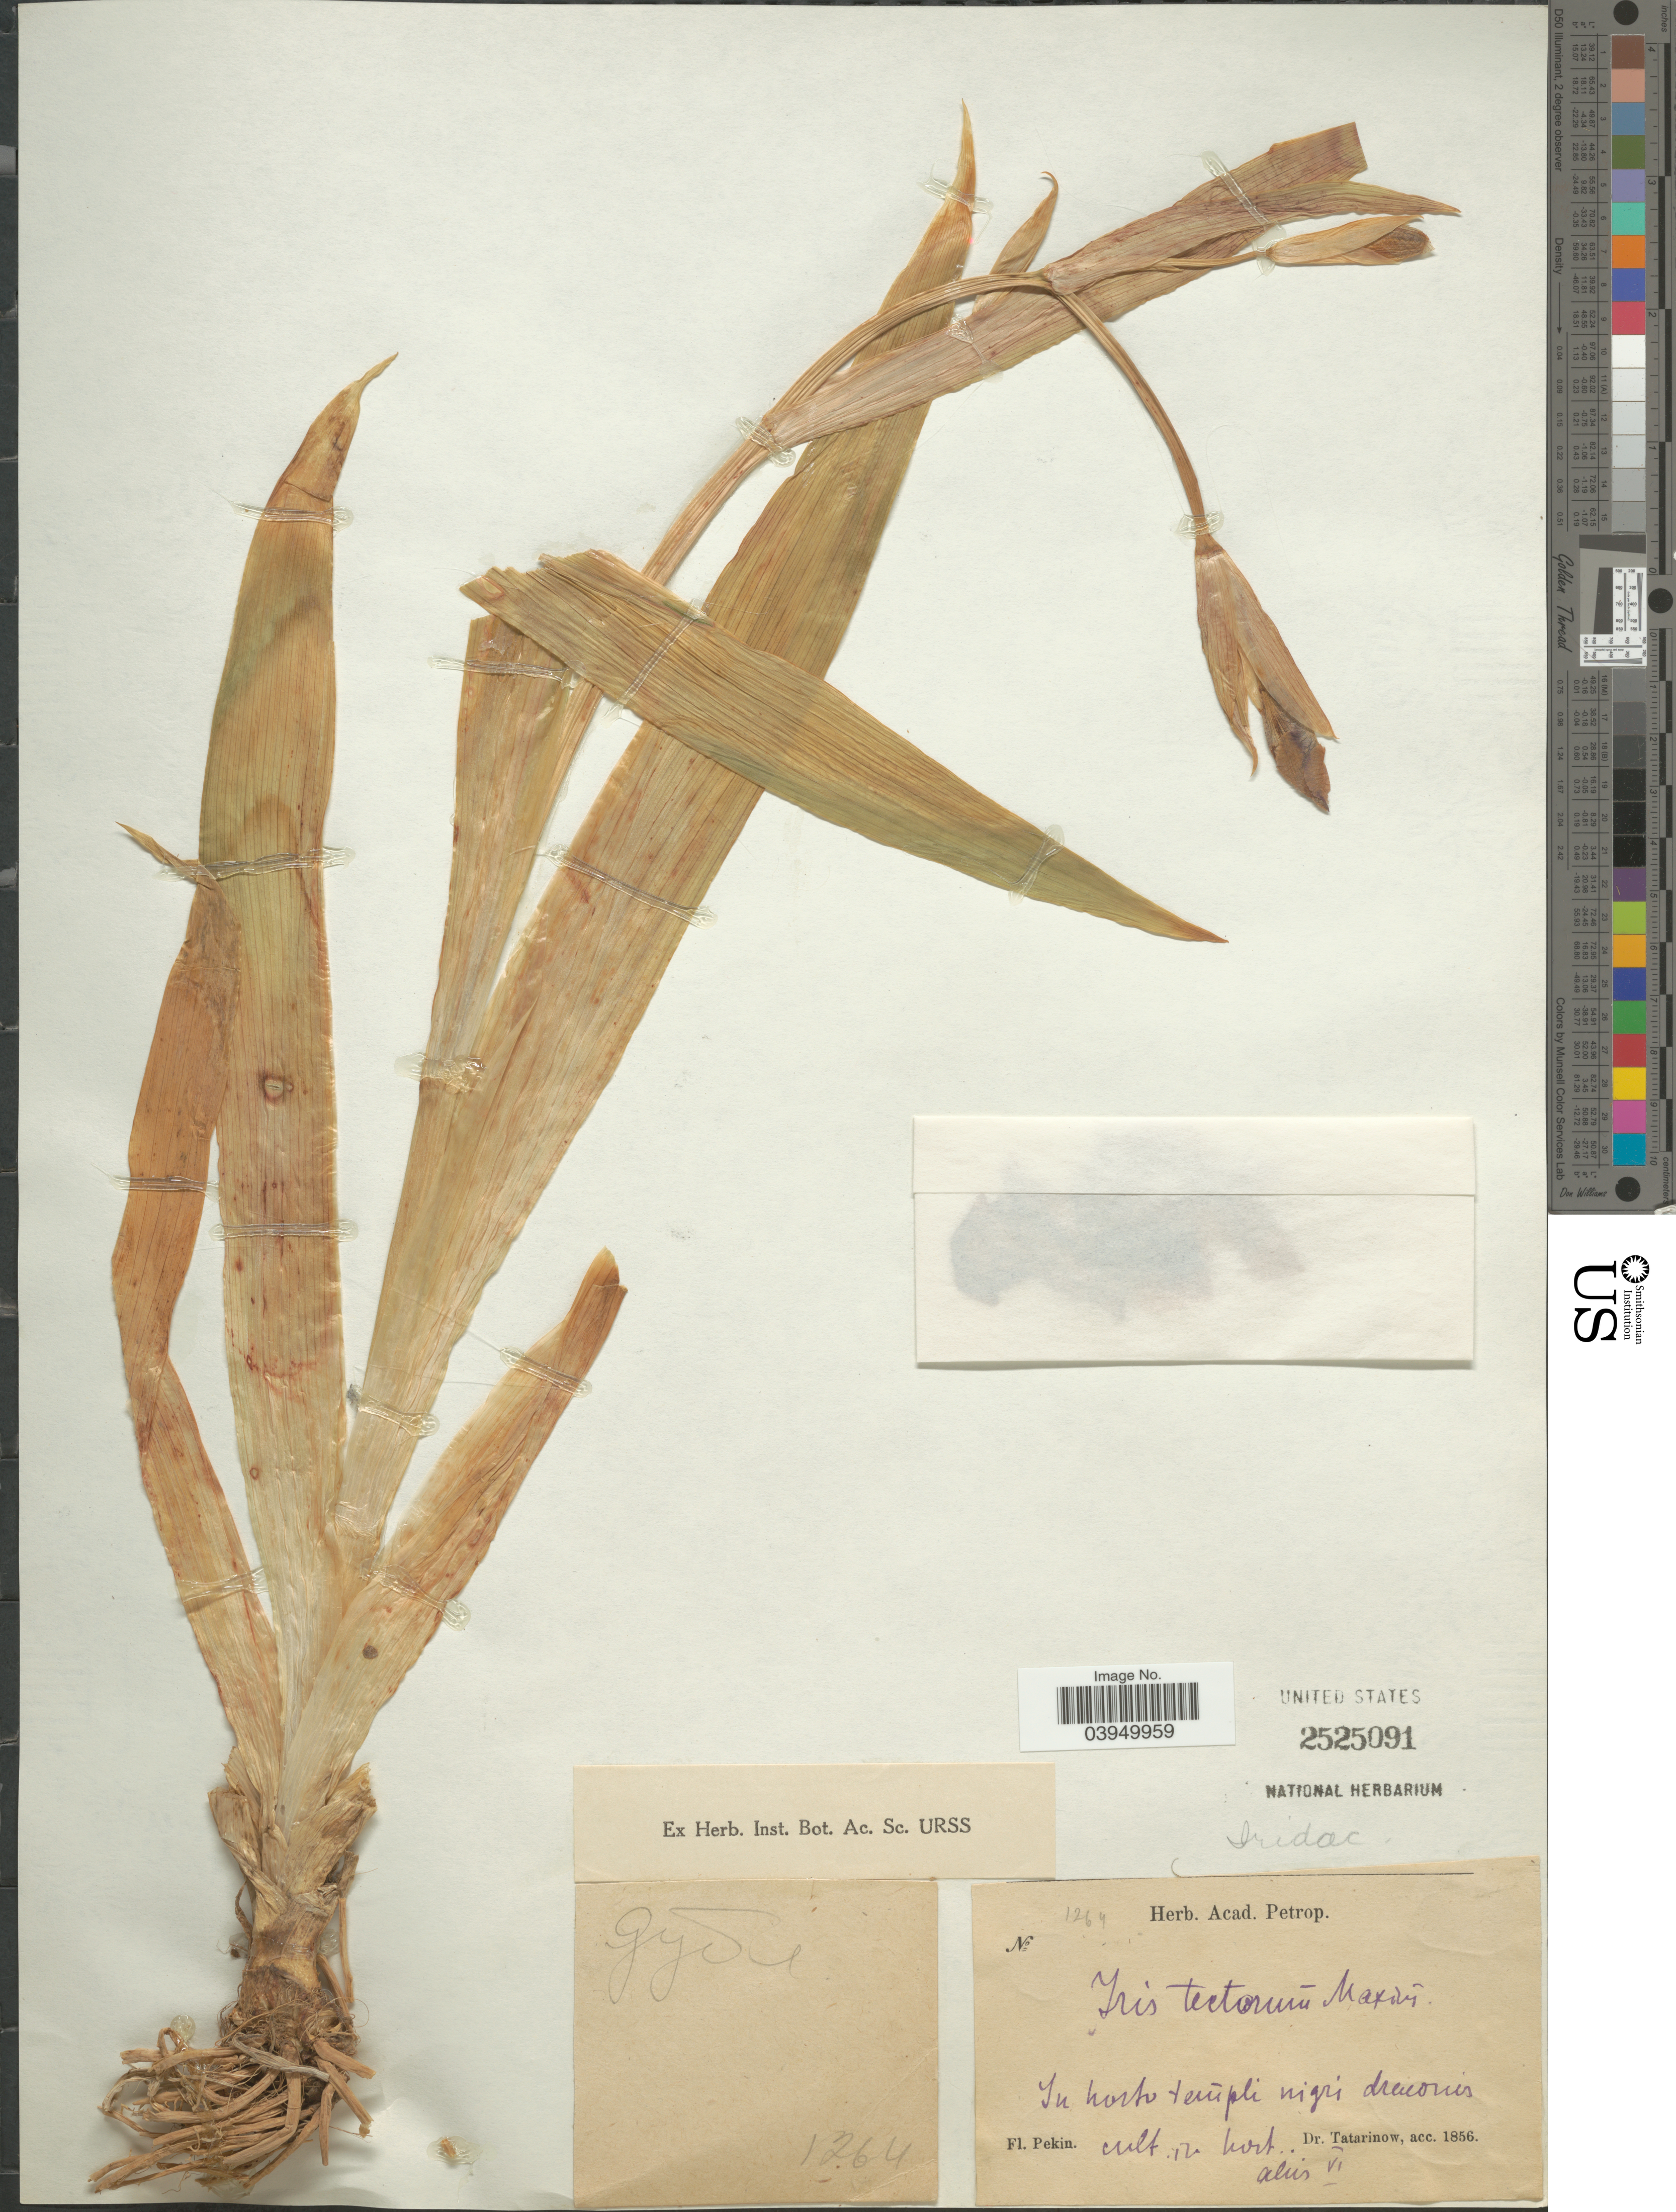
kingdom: Plantae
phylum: Tracheophyta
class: Liliopsida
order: Asparagales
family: Iridaceae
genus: Iris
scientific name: Iris tectorum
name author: Maxim.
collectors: -. Tatarinow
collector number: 1264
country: China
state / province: Beijing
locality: In horto templi nigri [illegible text] cult in hort. Pekin.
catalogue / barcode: US 2525091